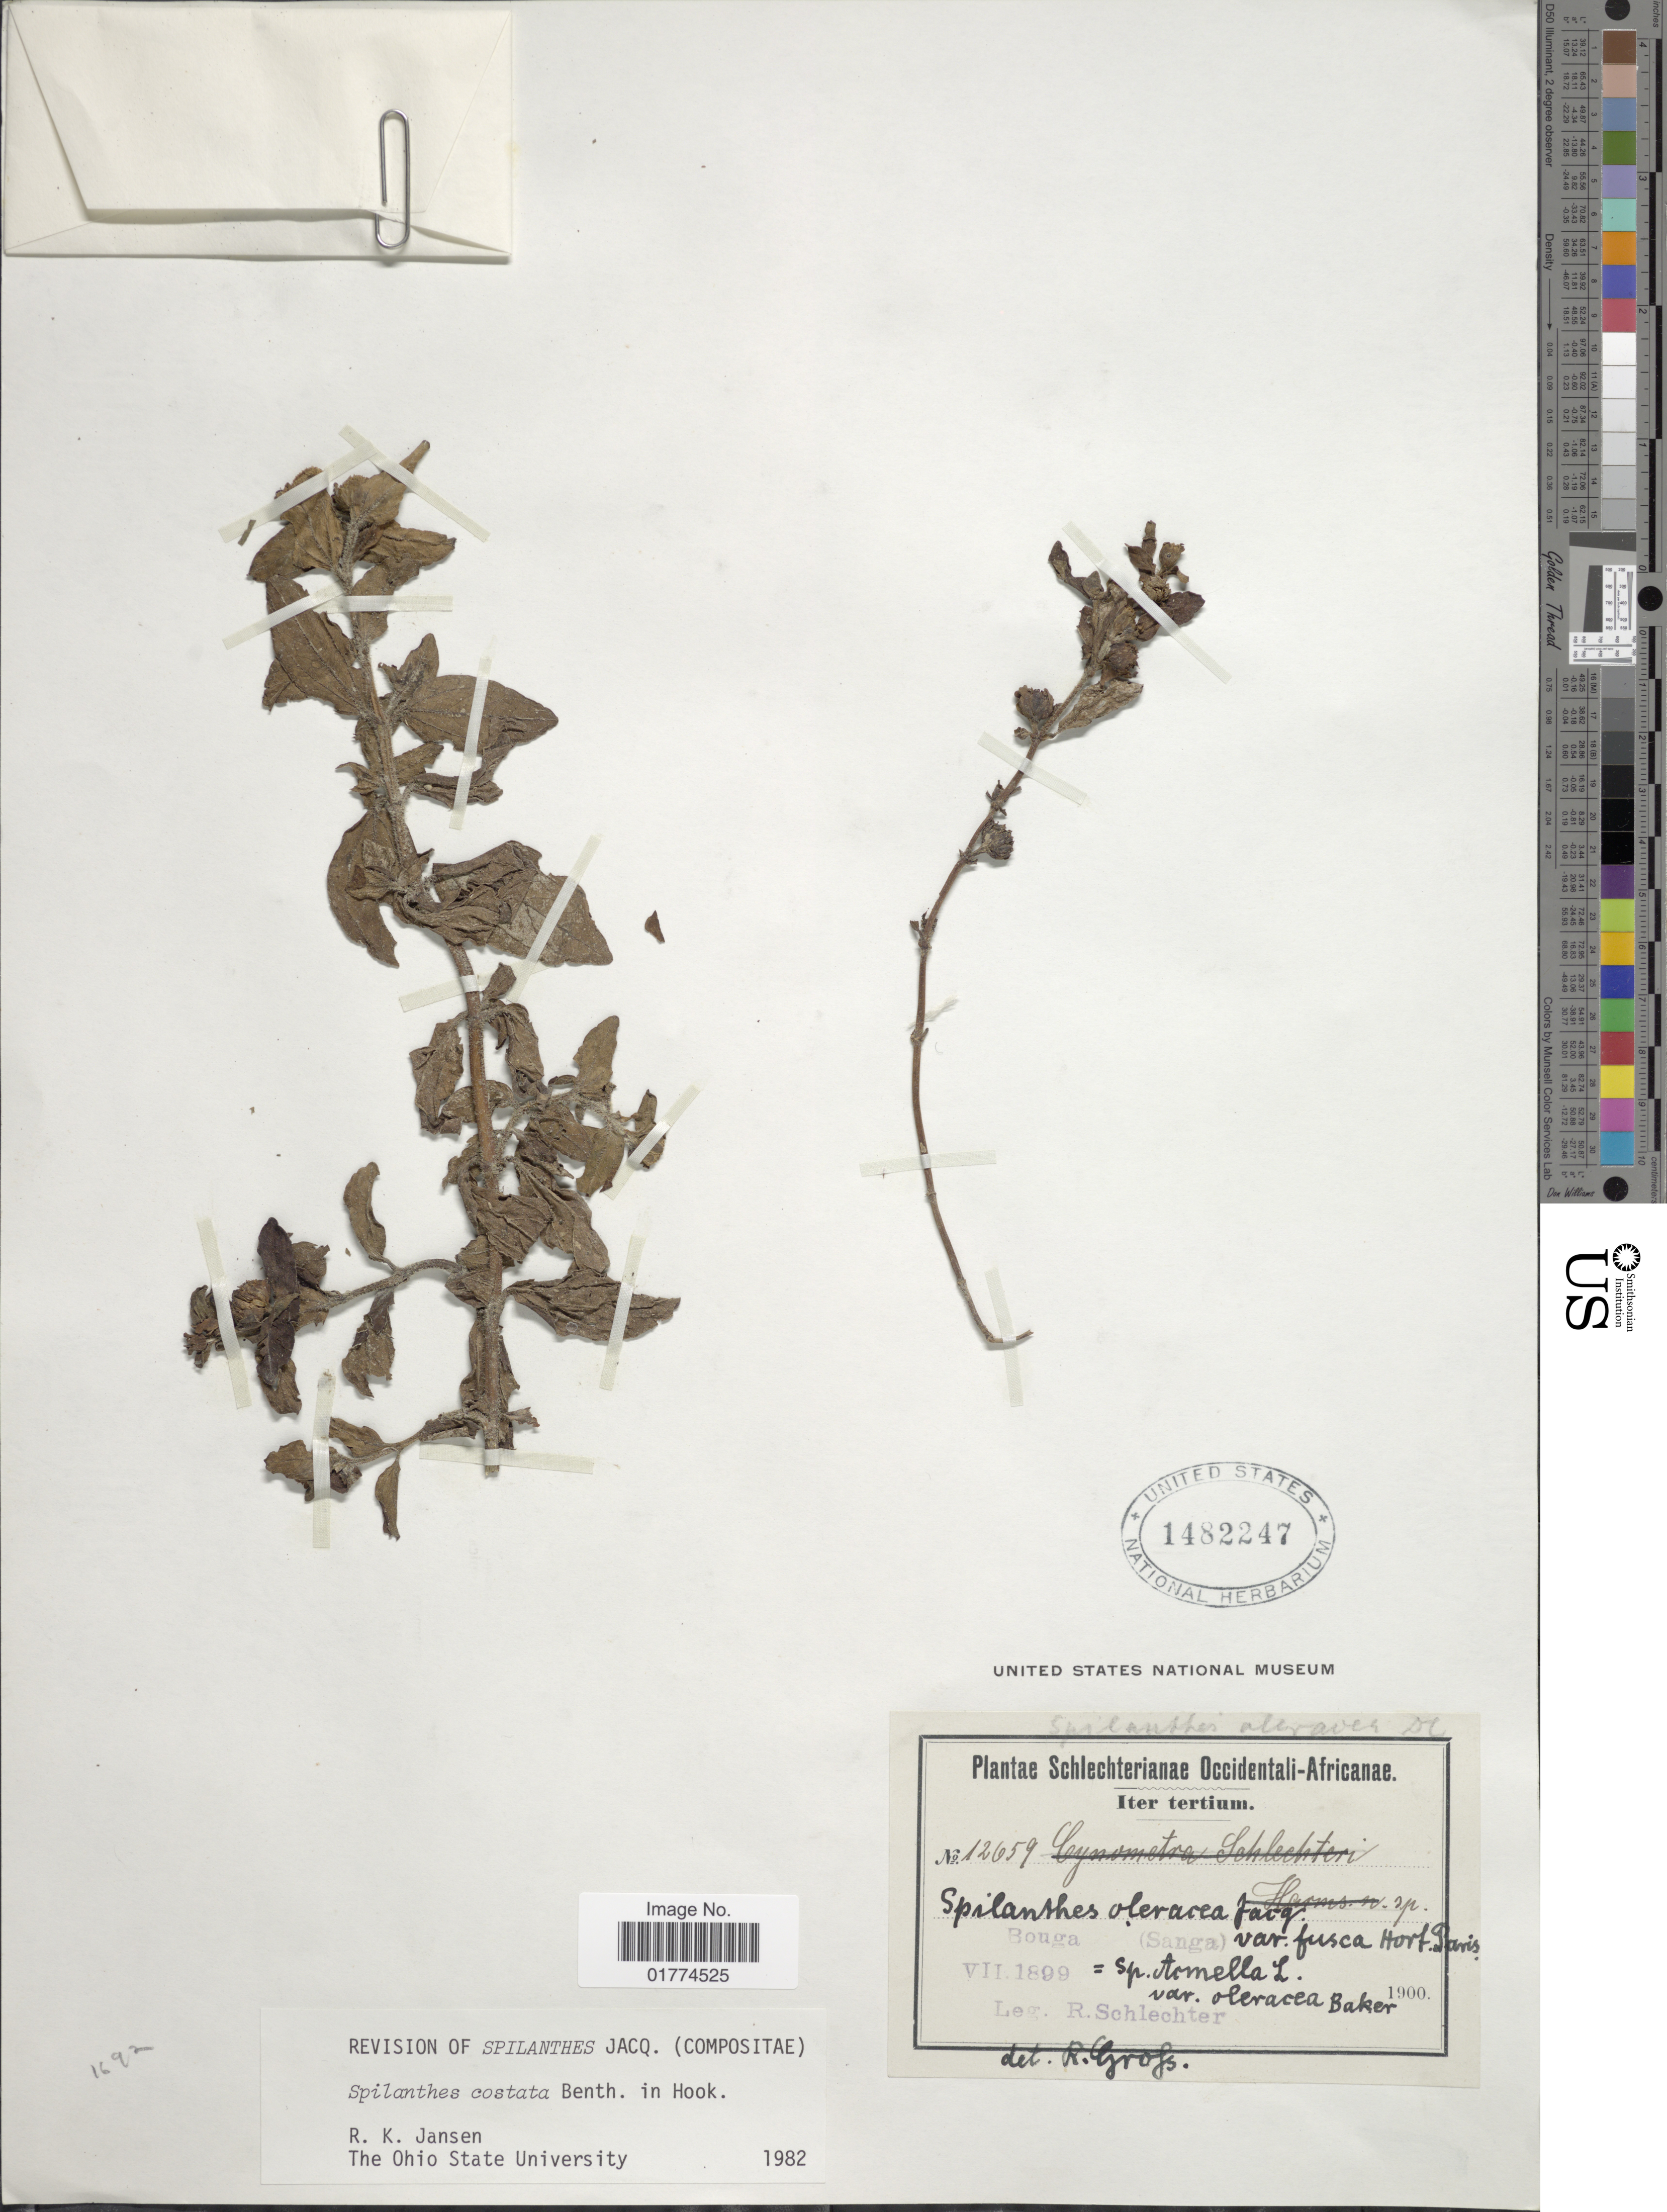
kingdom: Plantae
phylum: Tracheophyta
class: Magnoliopsida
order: Asterales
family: Asteraceae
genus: Spilanthes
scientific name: Spilanthes costata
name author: Hook. in Benth.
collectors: F. R. R. Schlechter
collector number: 12659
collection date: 1899-07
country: South Africa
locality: Occidentali-Africanae. Bonga (Sanga) [unsure placement]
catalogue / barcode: US 1482247